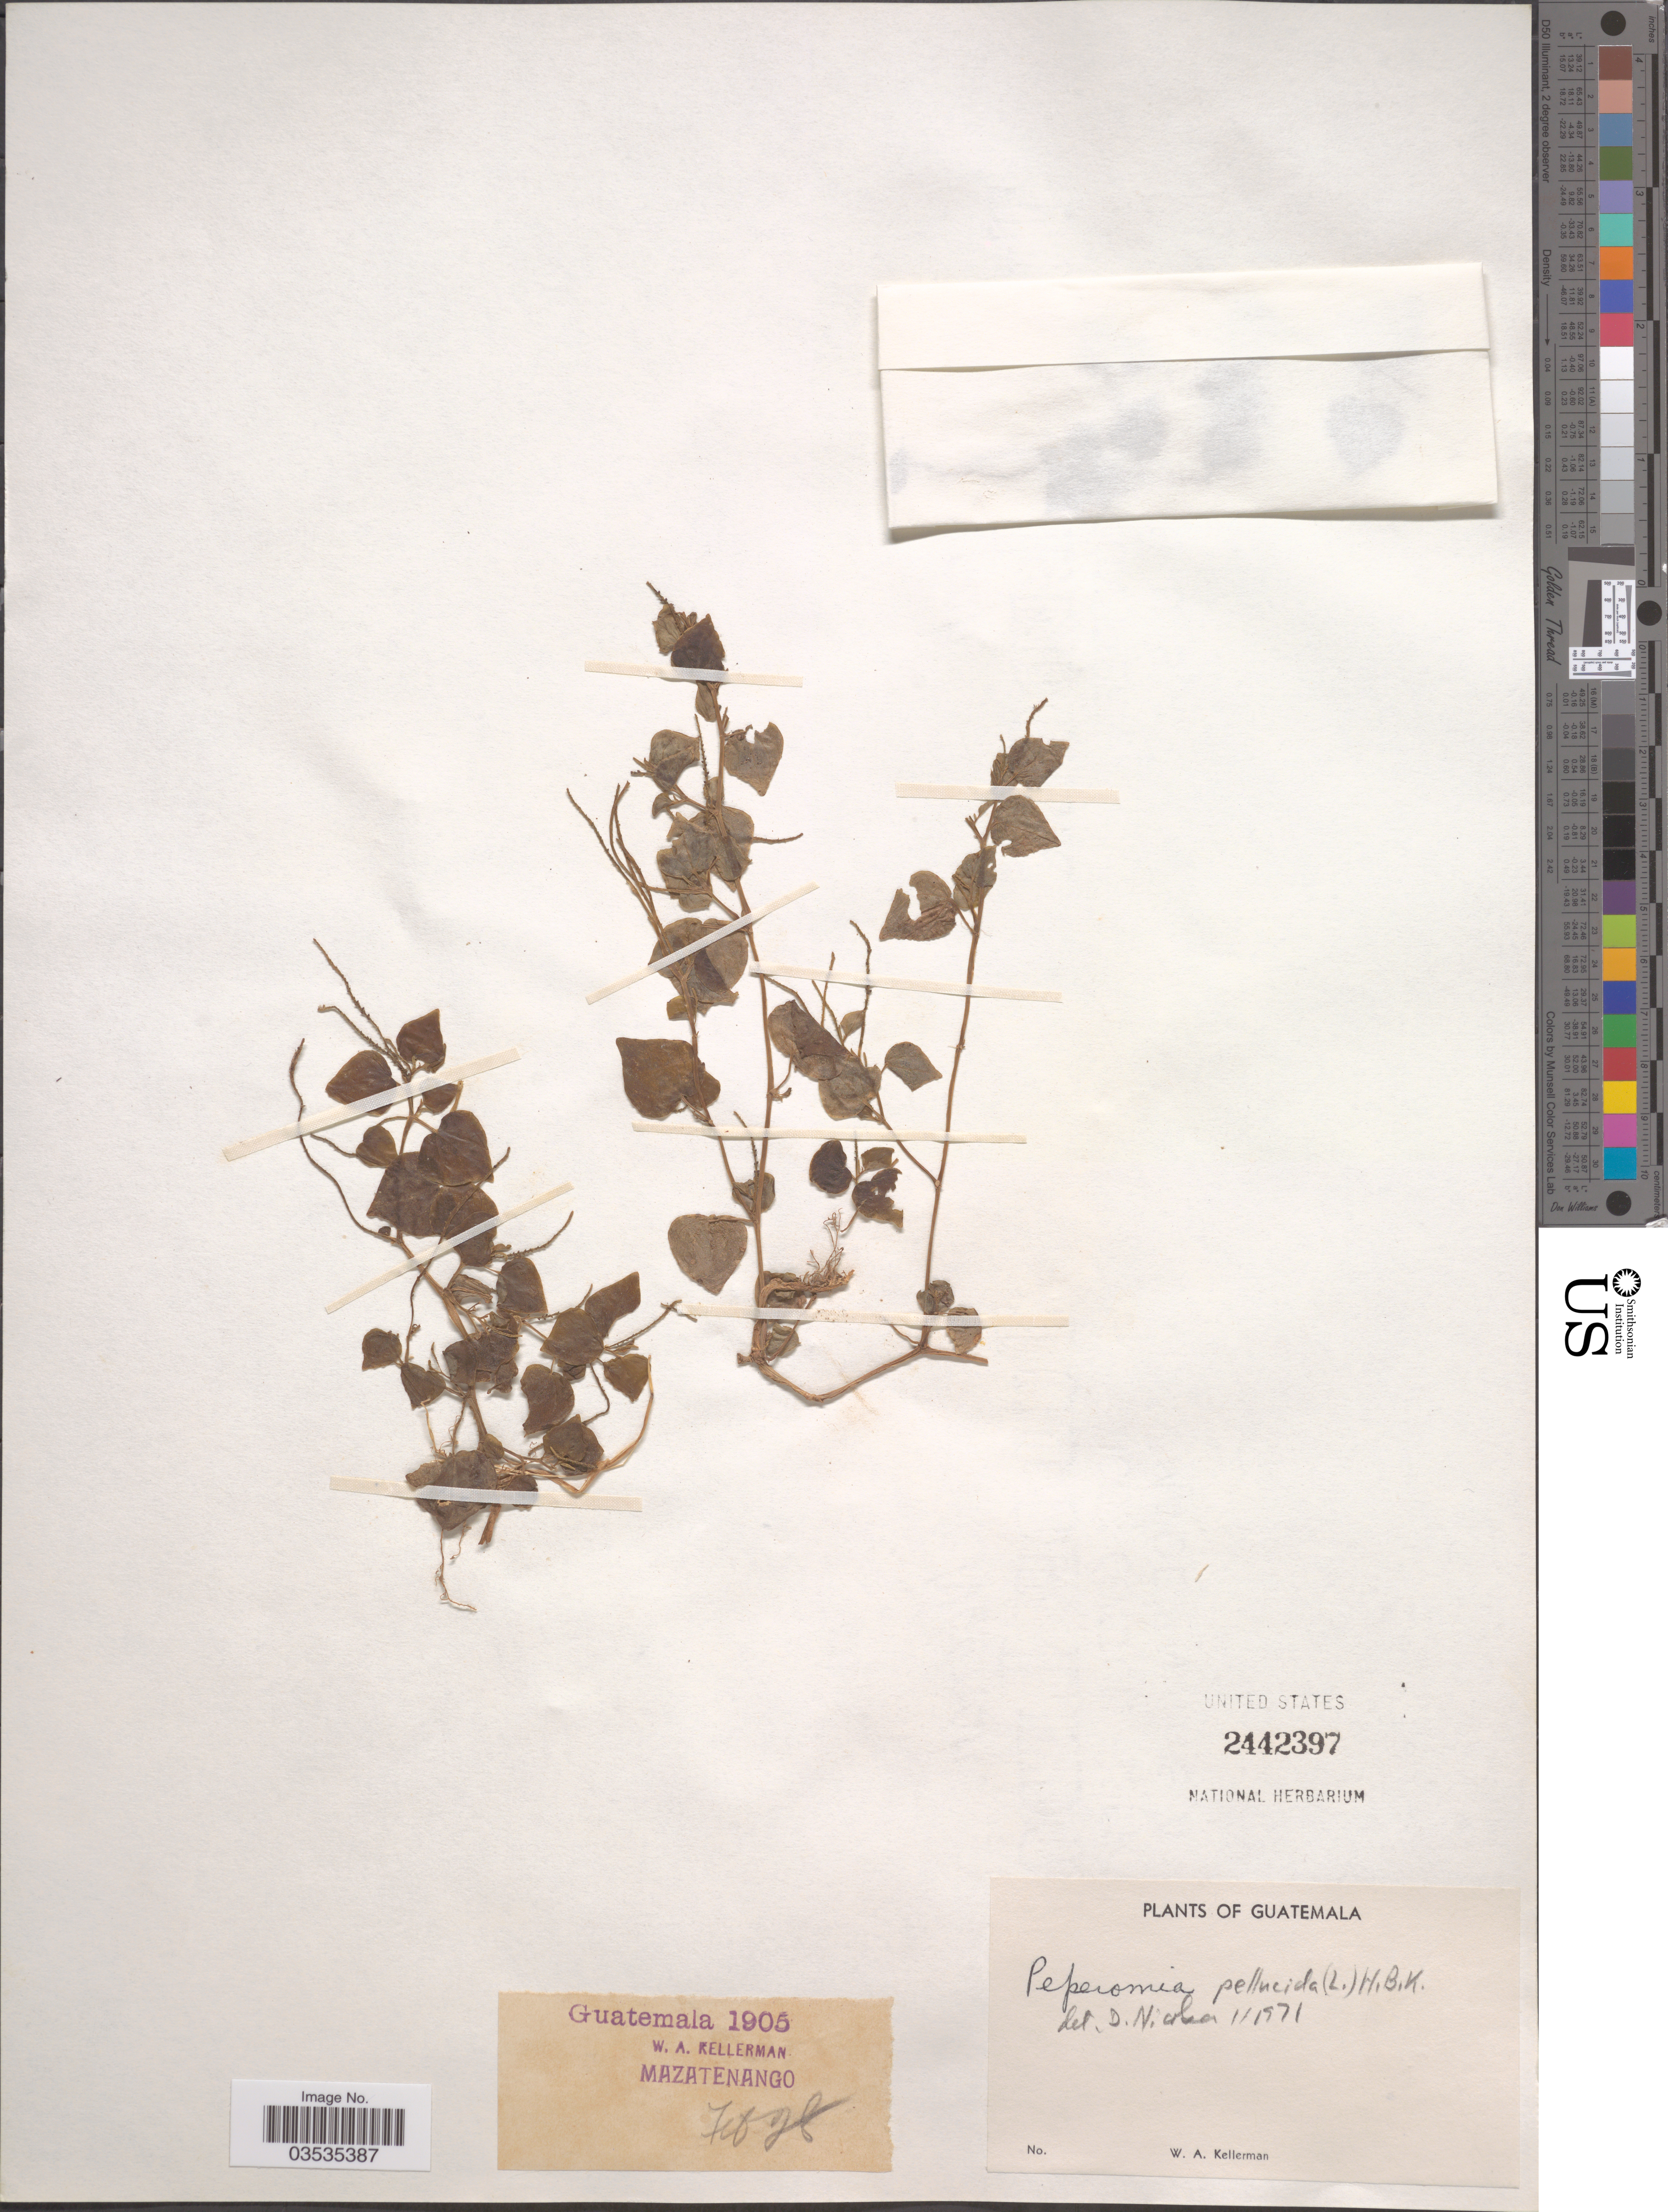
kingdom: Plantae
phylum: Tracheophyta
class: Magnoliopsida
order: Piperales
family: Piperaceae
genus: Peperomia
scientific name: Peperomia pellucida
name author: (L.) Kunth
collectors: W. Kellerman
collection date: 1905-02-28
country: Guatemala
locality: Mazatenango.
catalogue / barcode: US 2442397